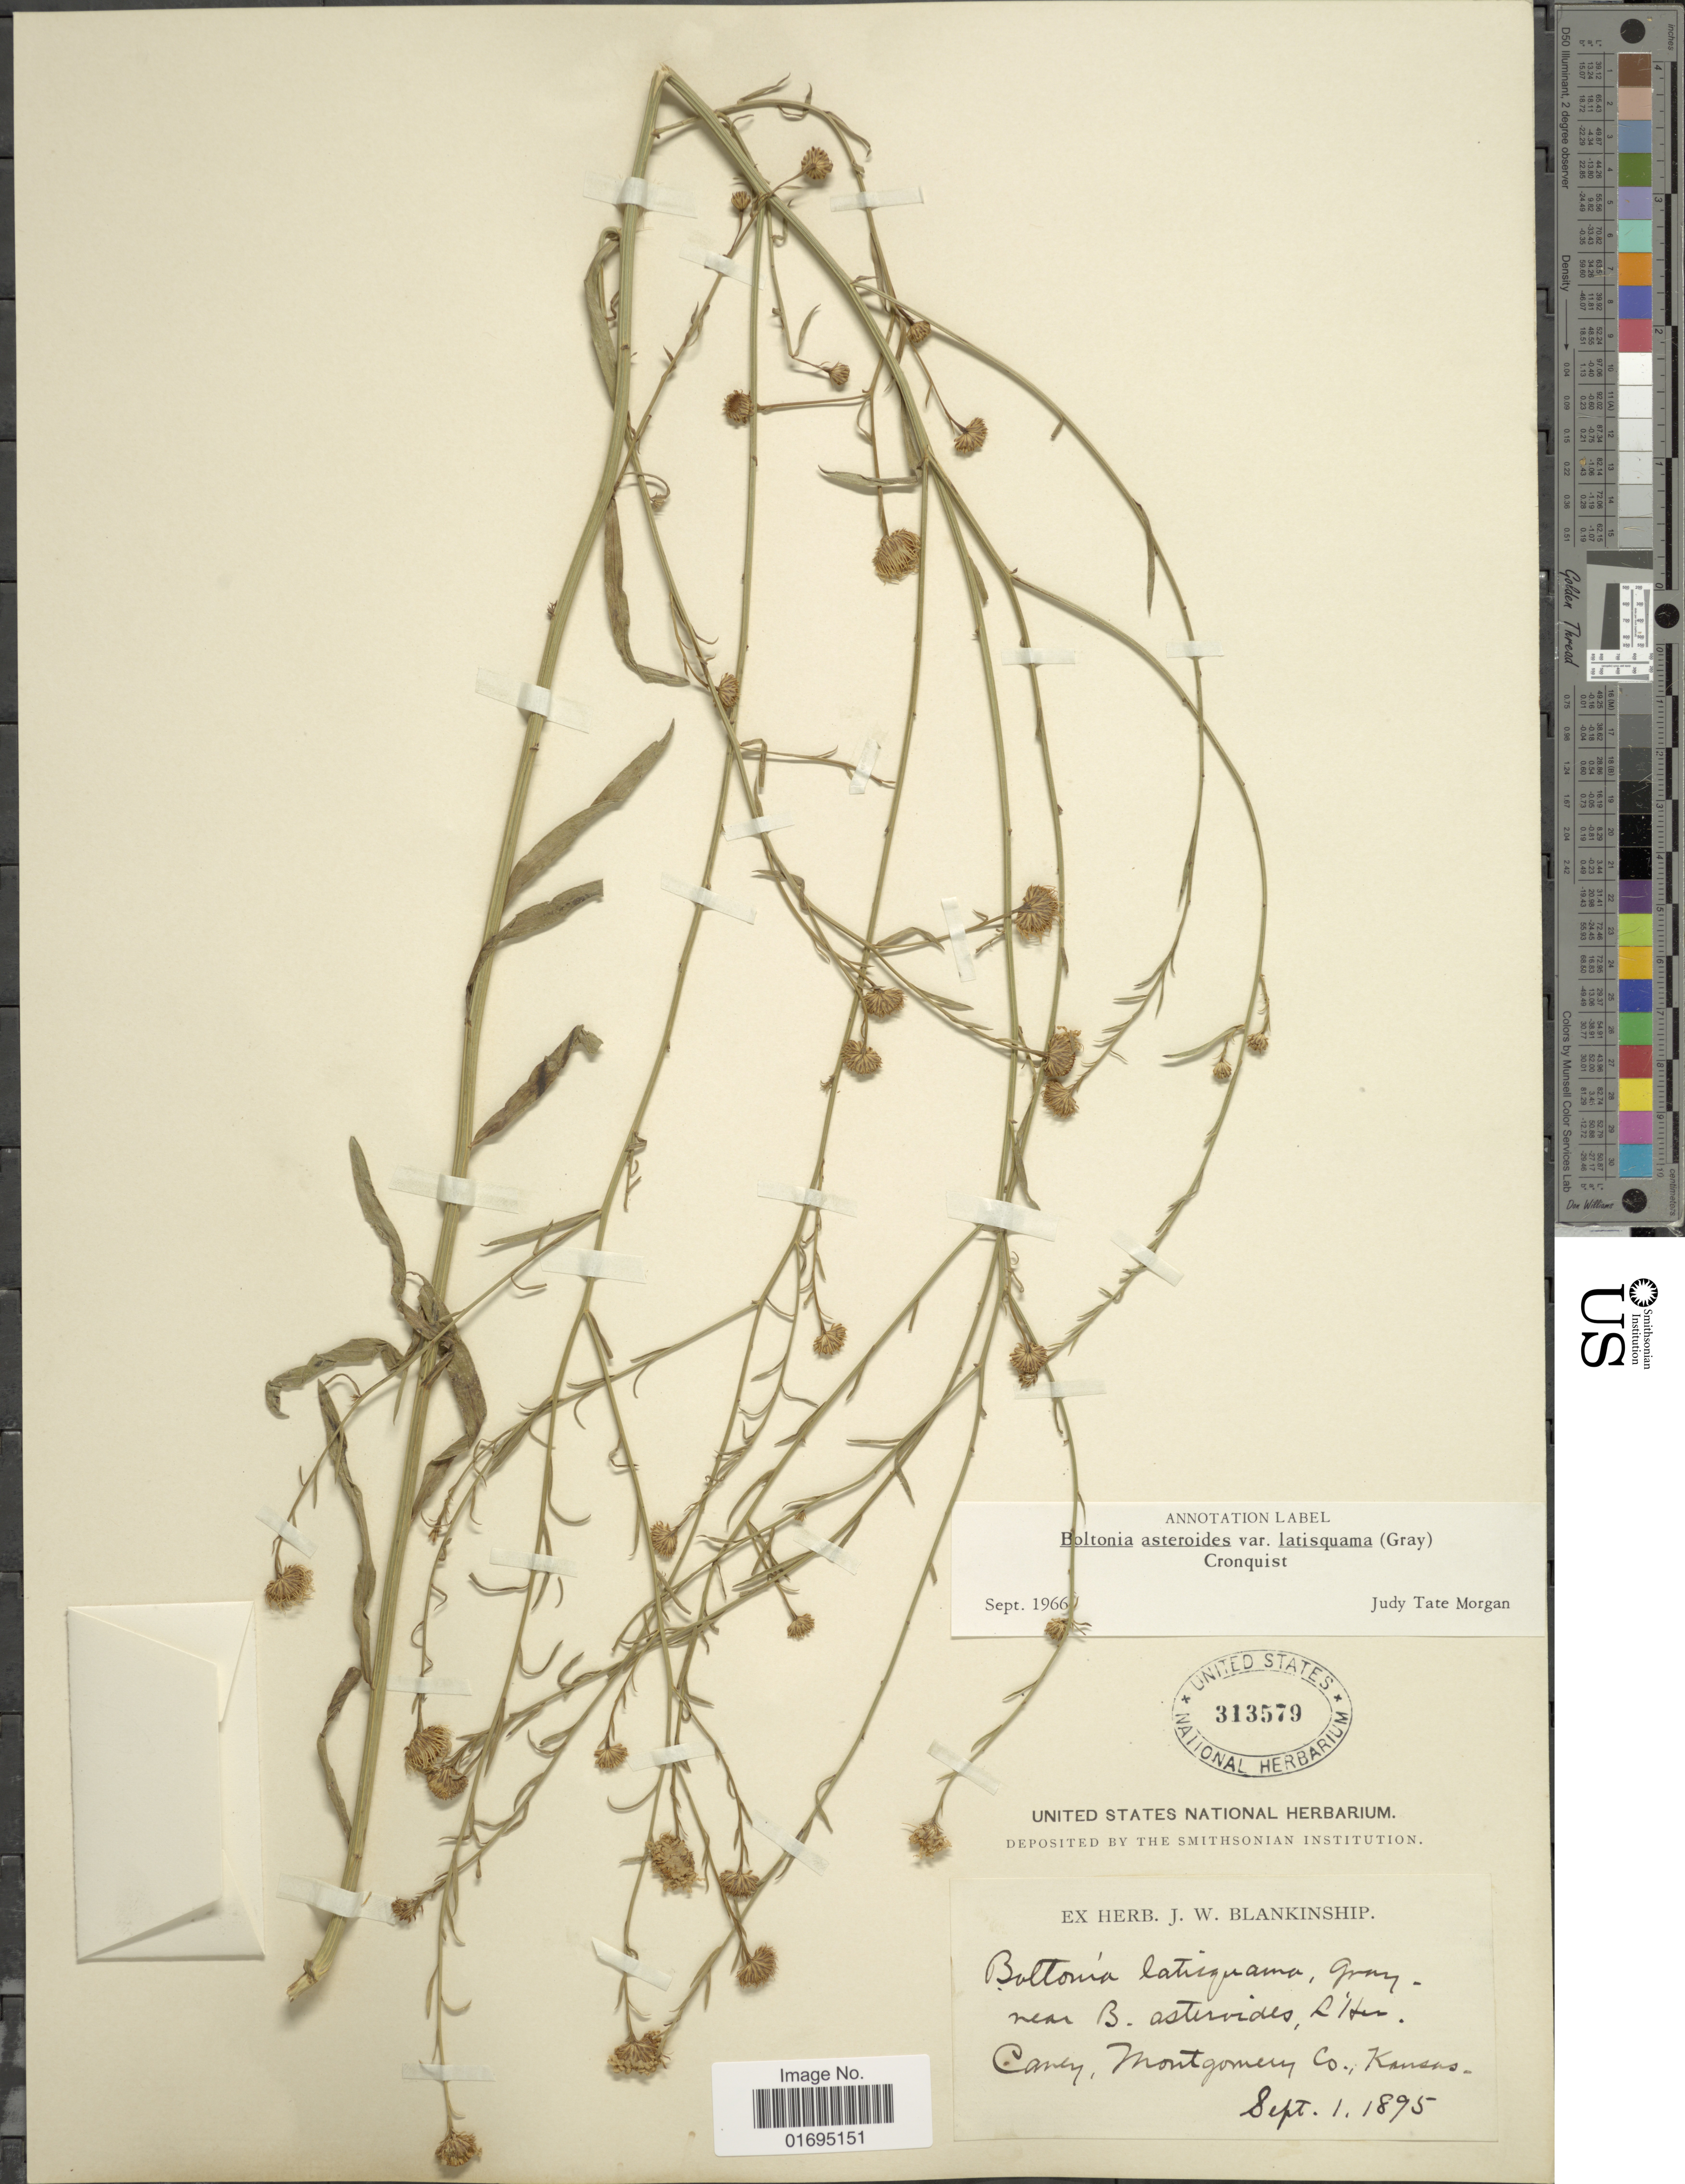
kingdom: Plantae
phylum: Tracheophyta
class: Magnoliopsida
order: Asterales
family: Asteraceae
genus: Boltonia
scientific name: Boltonia asteroides var. latisquama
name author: (A. Gray) Cronq.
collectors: ex herb. J. W. Blankinship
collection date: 1895-09-01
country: United States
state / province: Kansas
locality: Near B. astervides, L' hes, Candy, Montgomery Co.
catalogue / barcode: US 313579